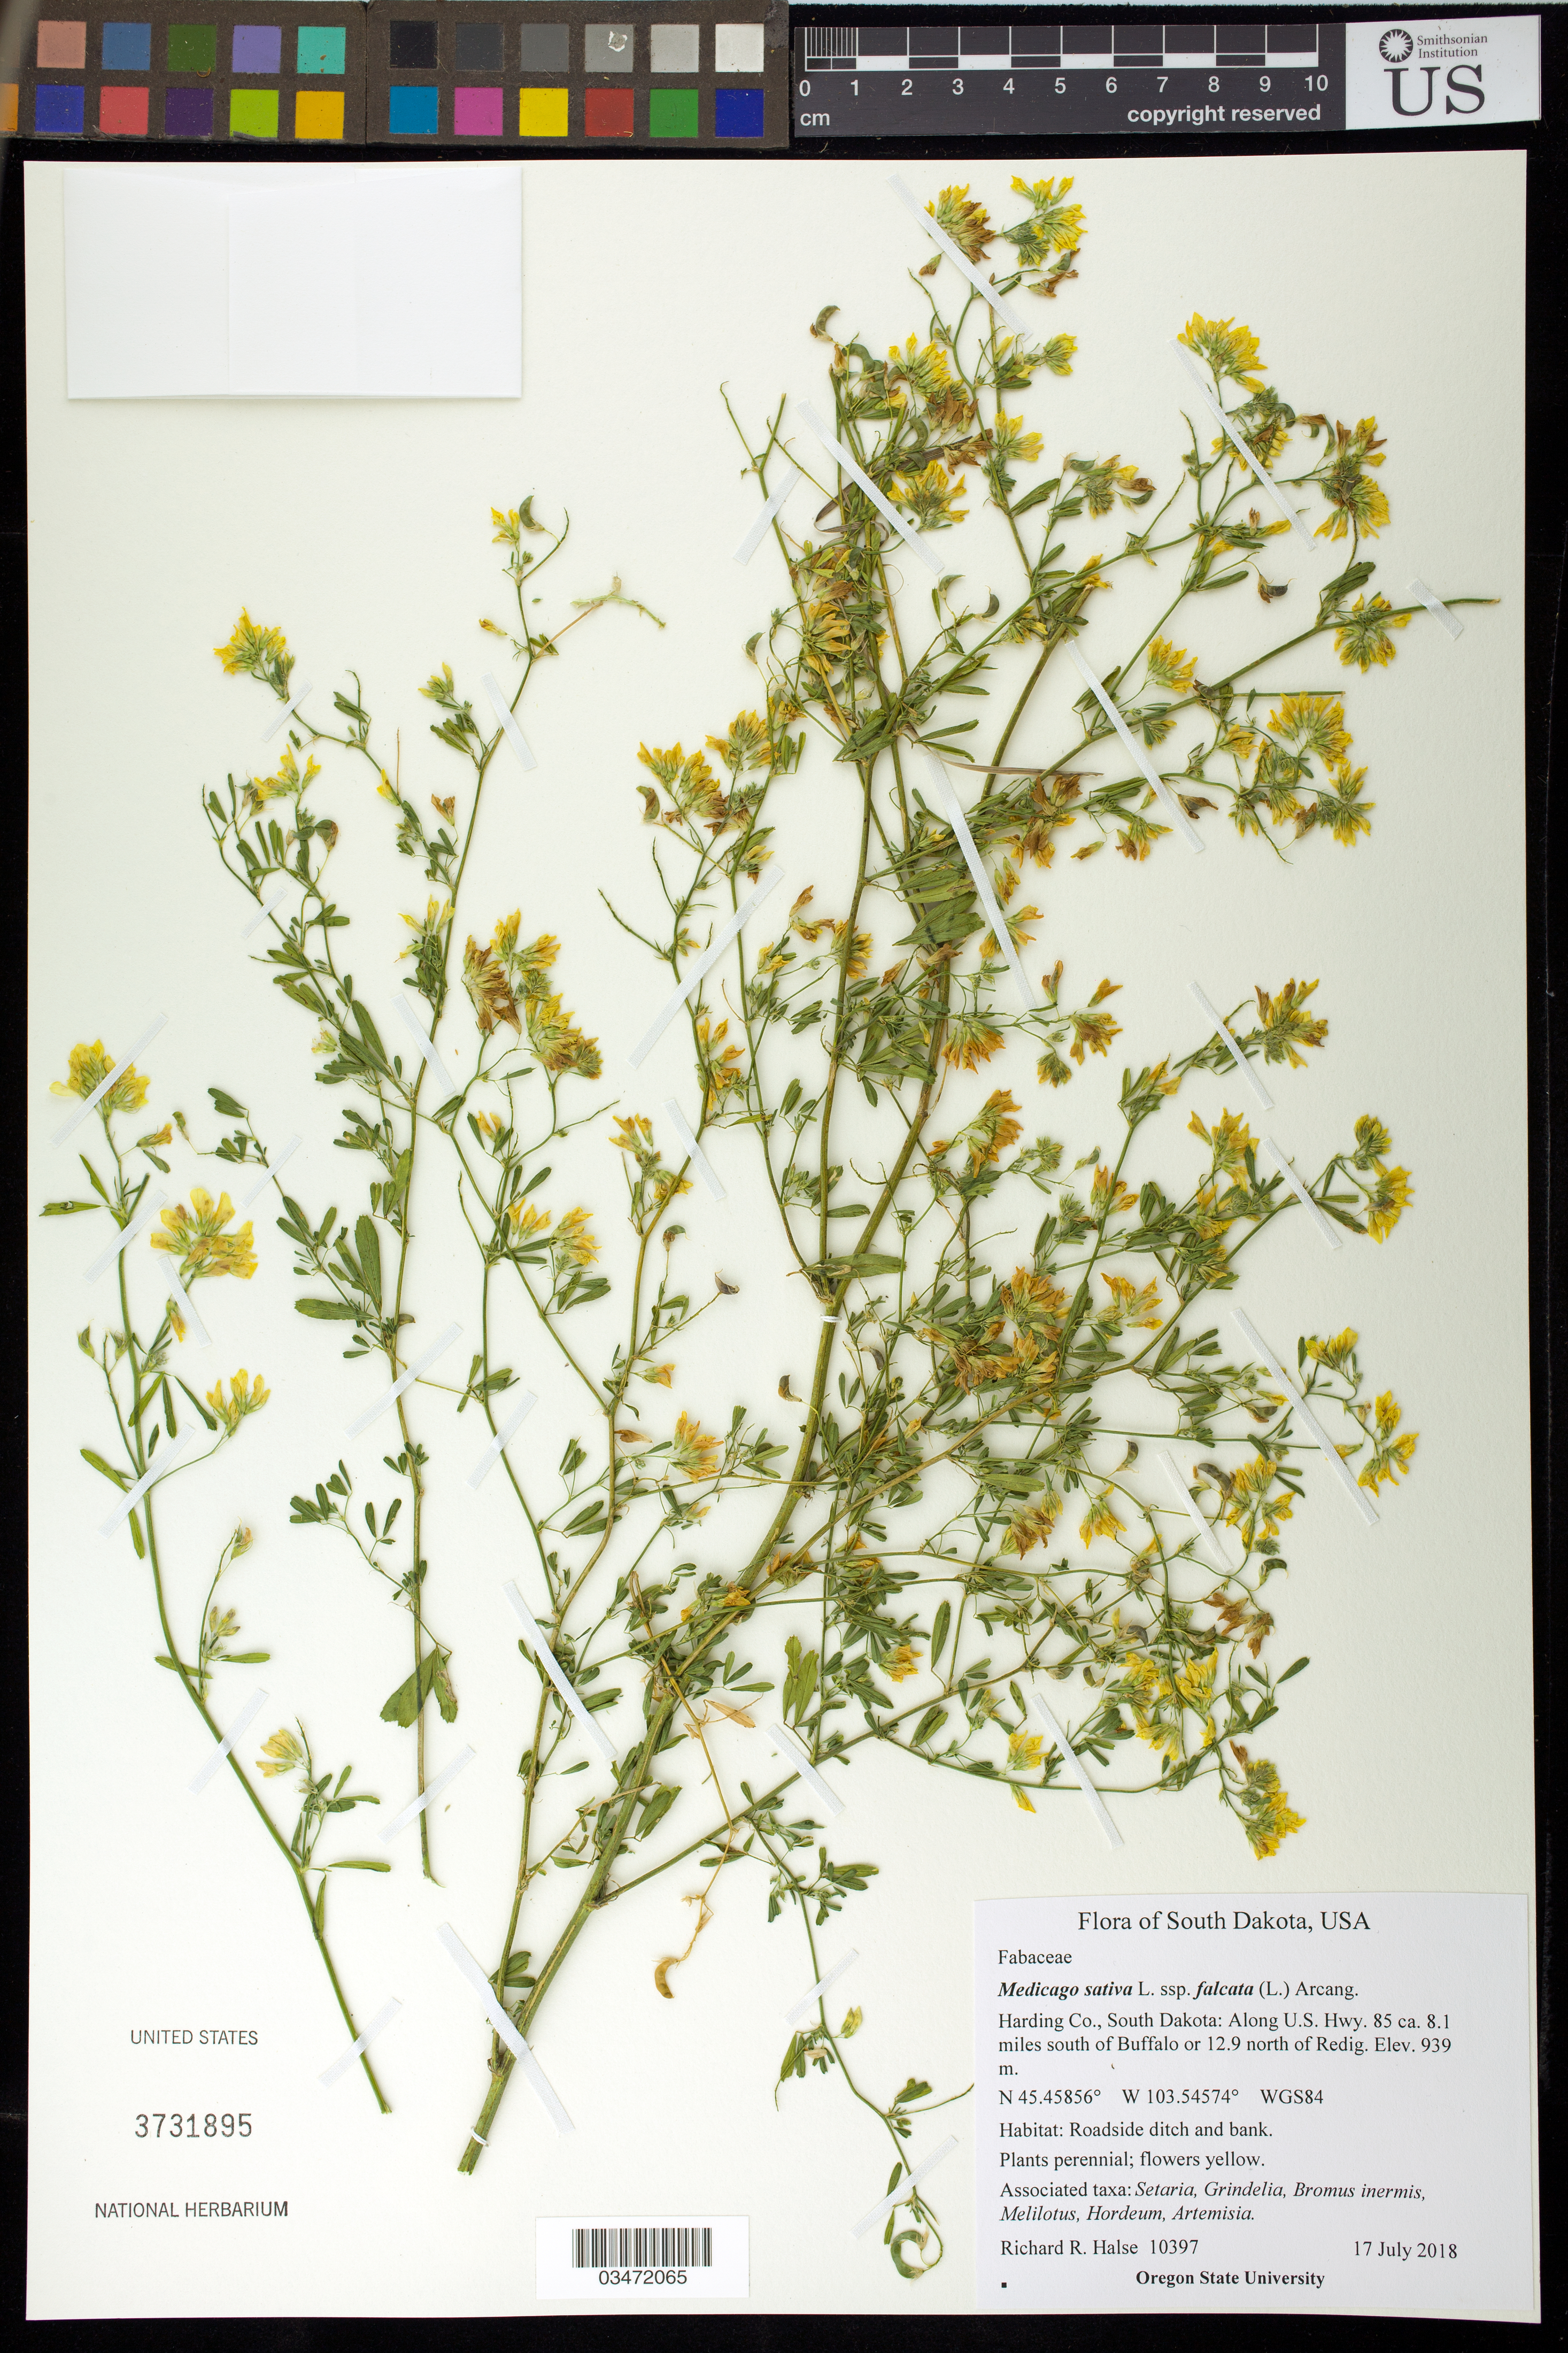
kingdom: Plantae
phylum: Tracheophyta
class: Magnoliopsida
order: Fabales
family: Fabaceae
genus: Medicago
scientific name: Medicago sativa subsp. falcata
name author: (L.) Arcang.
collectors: R. Halse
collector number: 10397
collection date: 2018-07-17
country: United States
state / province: South Dakota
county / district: Harding County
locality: US Hwy 85, ca. 8.1 miles S of Buffalo or 12.9 miles N of Redig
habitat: Roadside ditch and bank. Associated taxa: Setaria, Grindelia, Bromus inermis, Melilotus, Hordeum, Artemisia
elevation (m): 939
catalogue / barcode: US 3731895